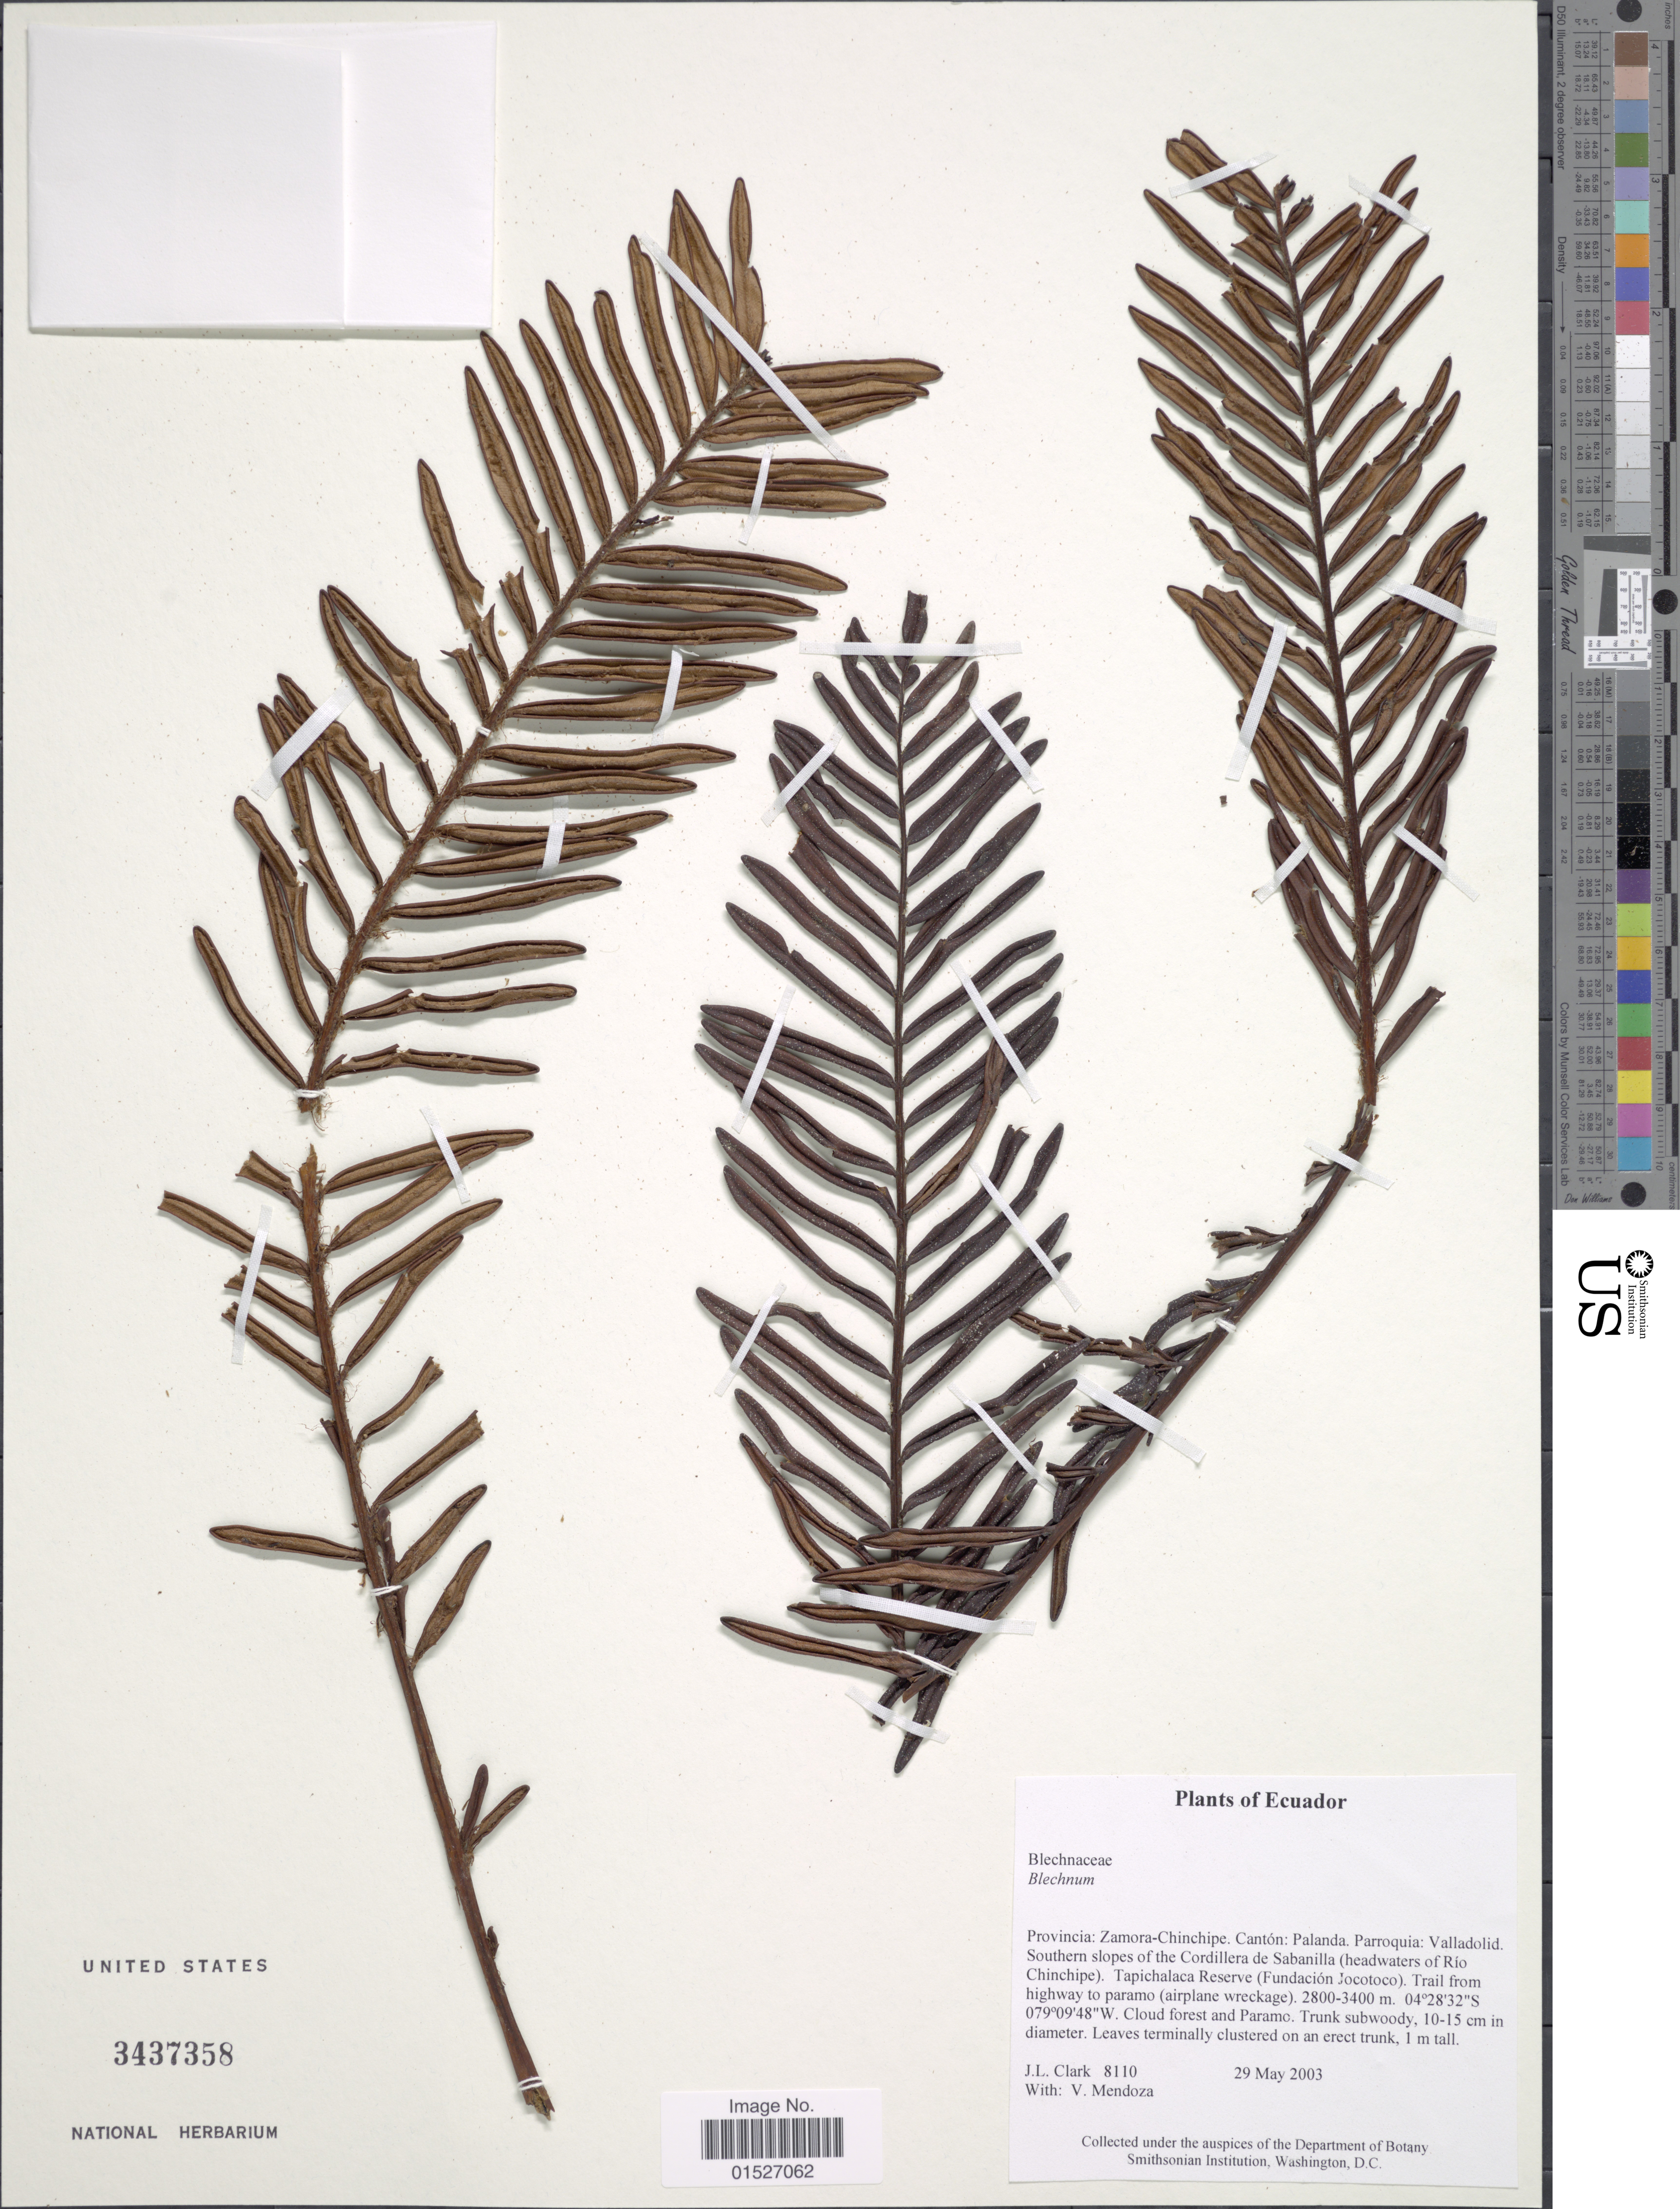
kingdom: Plantae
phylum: Tracheophyta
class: Polypodiopsida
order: Polypodiales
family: Blechnaceae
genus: Blechnum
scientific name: Blechnum sp.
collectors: J. L. Clark & V. Mendoza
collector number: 8110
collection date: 2003-05-29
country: Ecuador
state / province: Zamora-Chinchipe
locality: Provincia: Zamora-Chinchipe. Canton: Palanda. Parroquia: Valladolid. Southern slopes of the Cordillera de Sabanilla (headwaters of Rio Chinchipe). Tapichalaca Reserve (Fundacion Jocotoco). Trail from highway to paramo (airplane wreckage)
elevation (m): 2800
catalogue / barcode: US 3437358